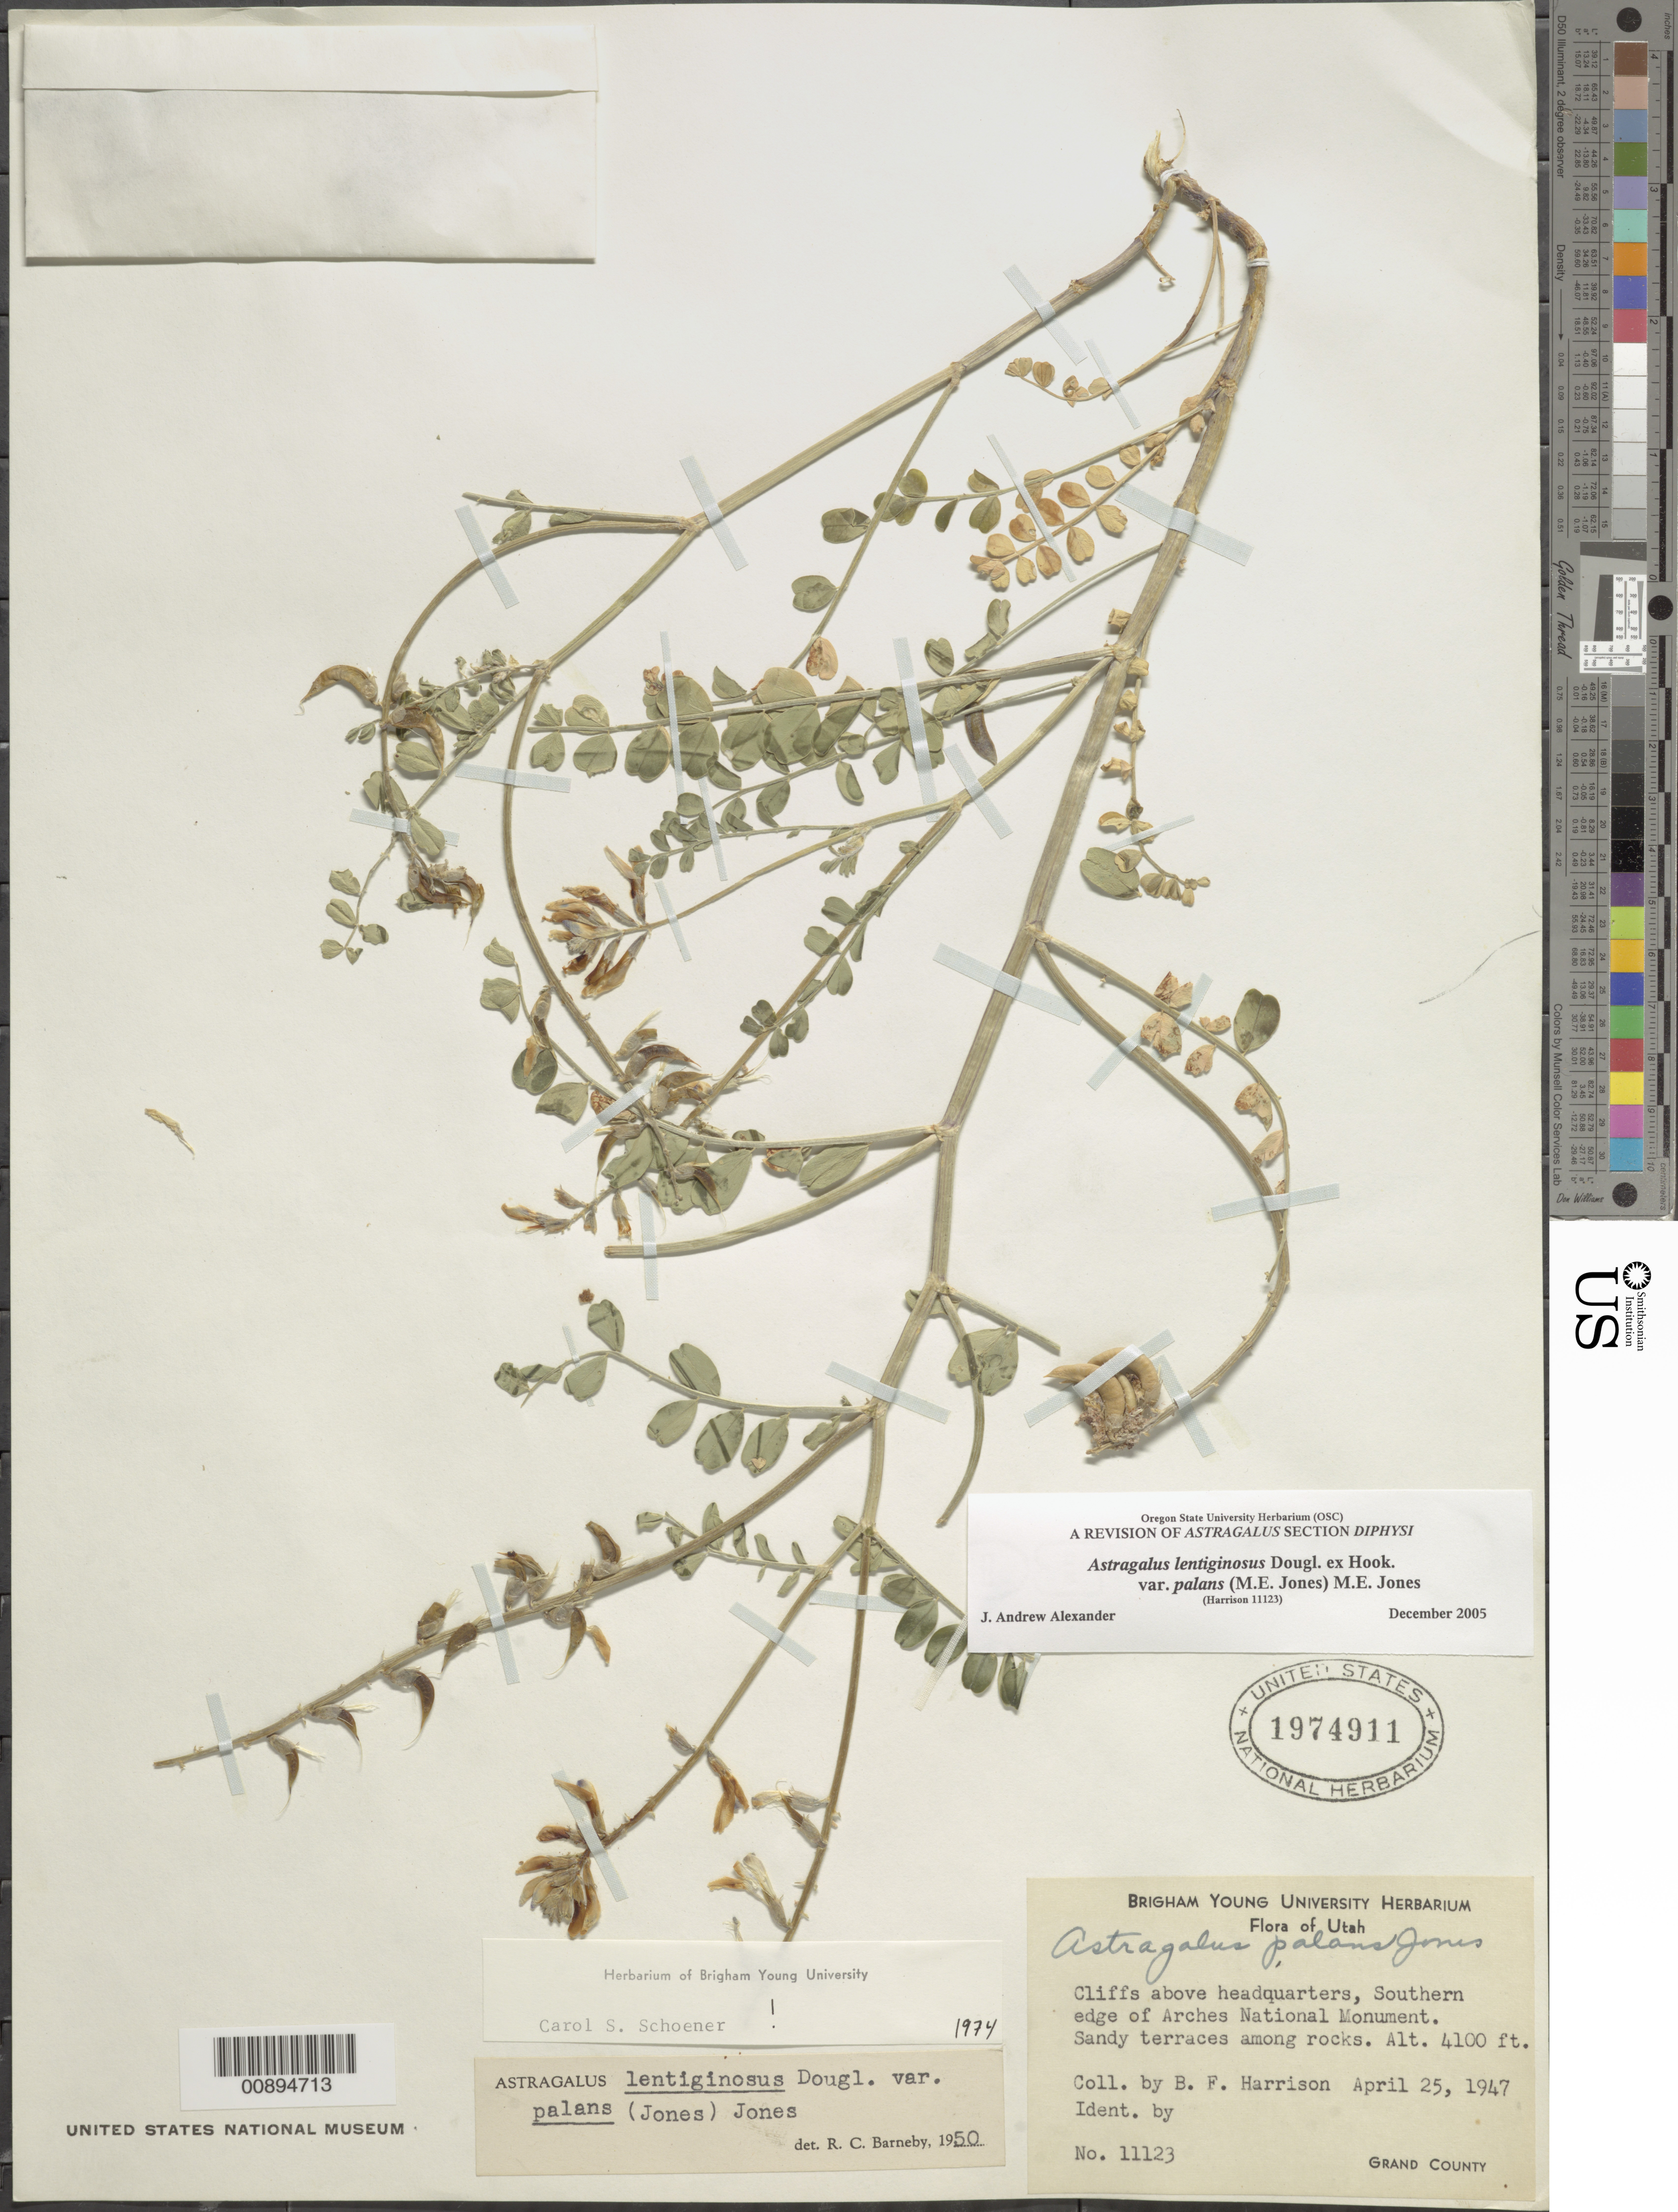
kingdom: Plantae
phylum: Tracheophyta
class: Magnoliopsida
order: Fabales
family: Fabaceae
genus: Astragalus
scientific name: Astragalus lentiginosus var. palans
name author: (M.E. Jones) M.E. Jones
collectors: B. F. Harrison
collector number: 11123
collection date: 1947-04-25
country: United States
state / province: Utah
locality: Southern edge of Arches National Monument.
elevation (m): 1250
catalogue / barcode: US 1974911